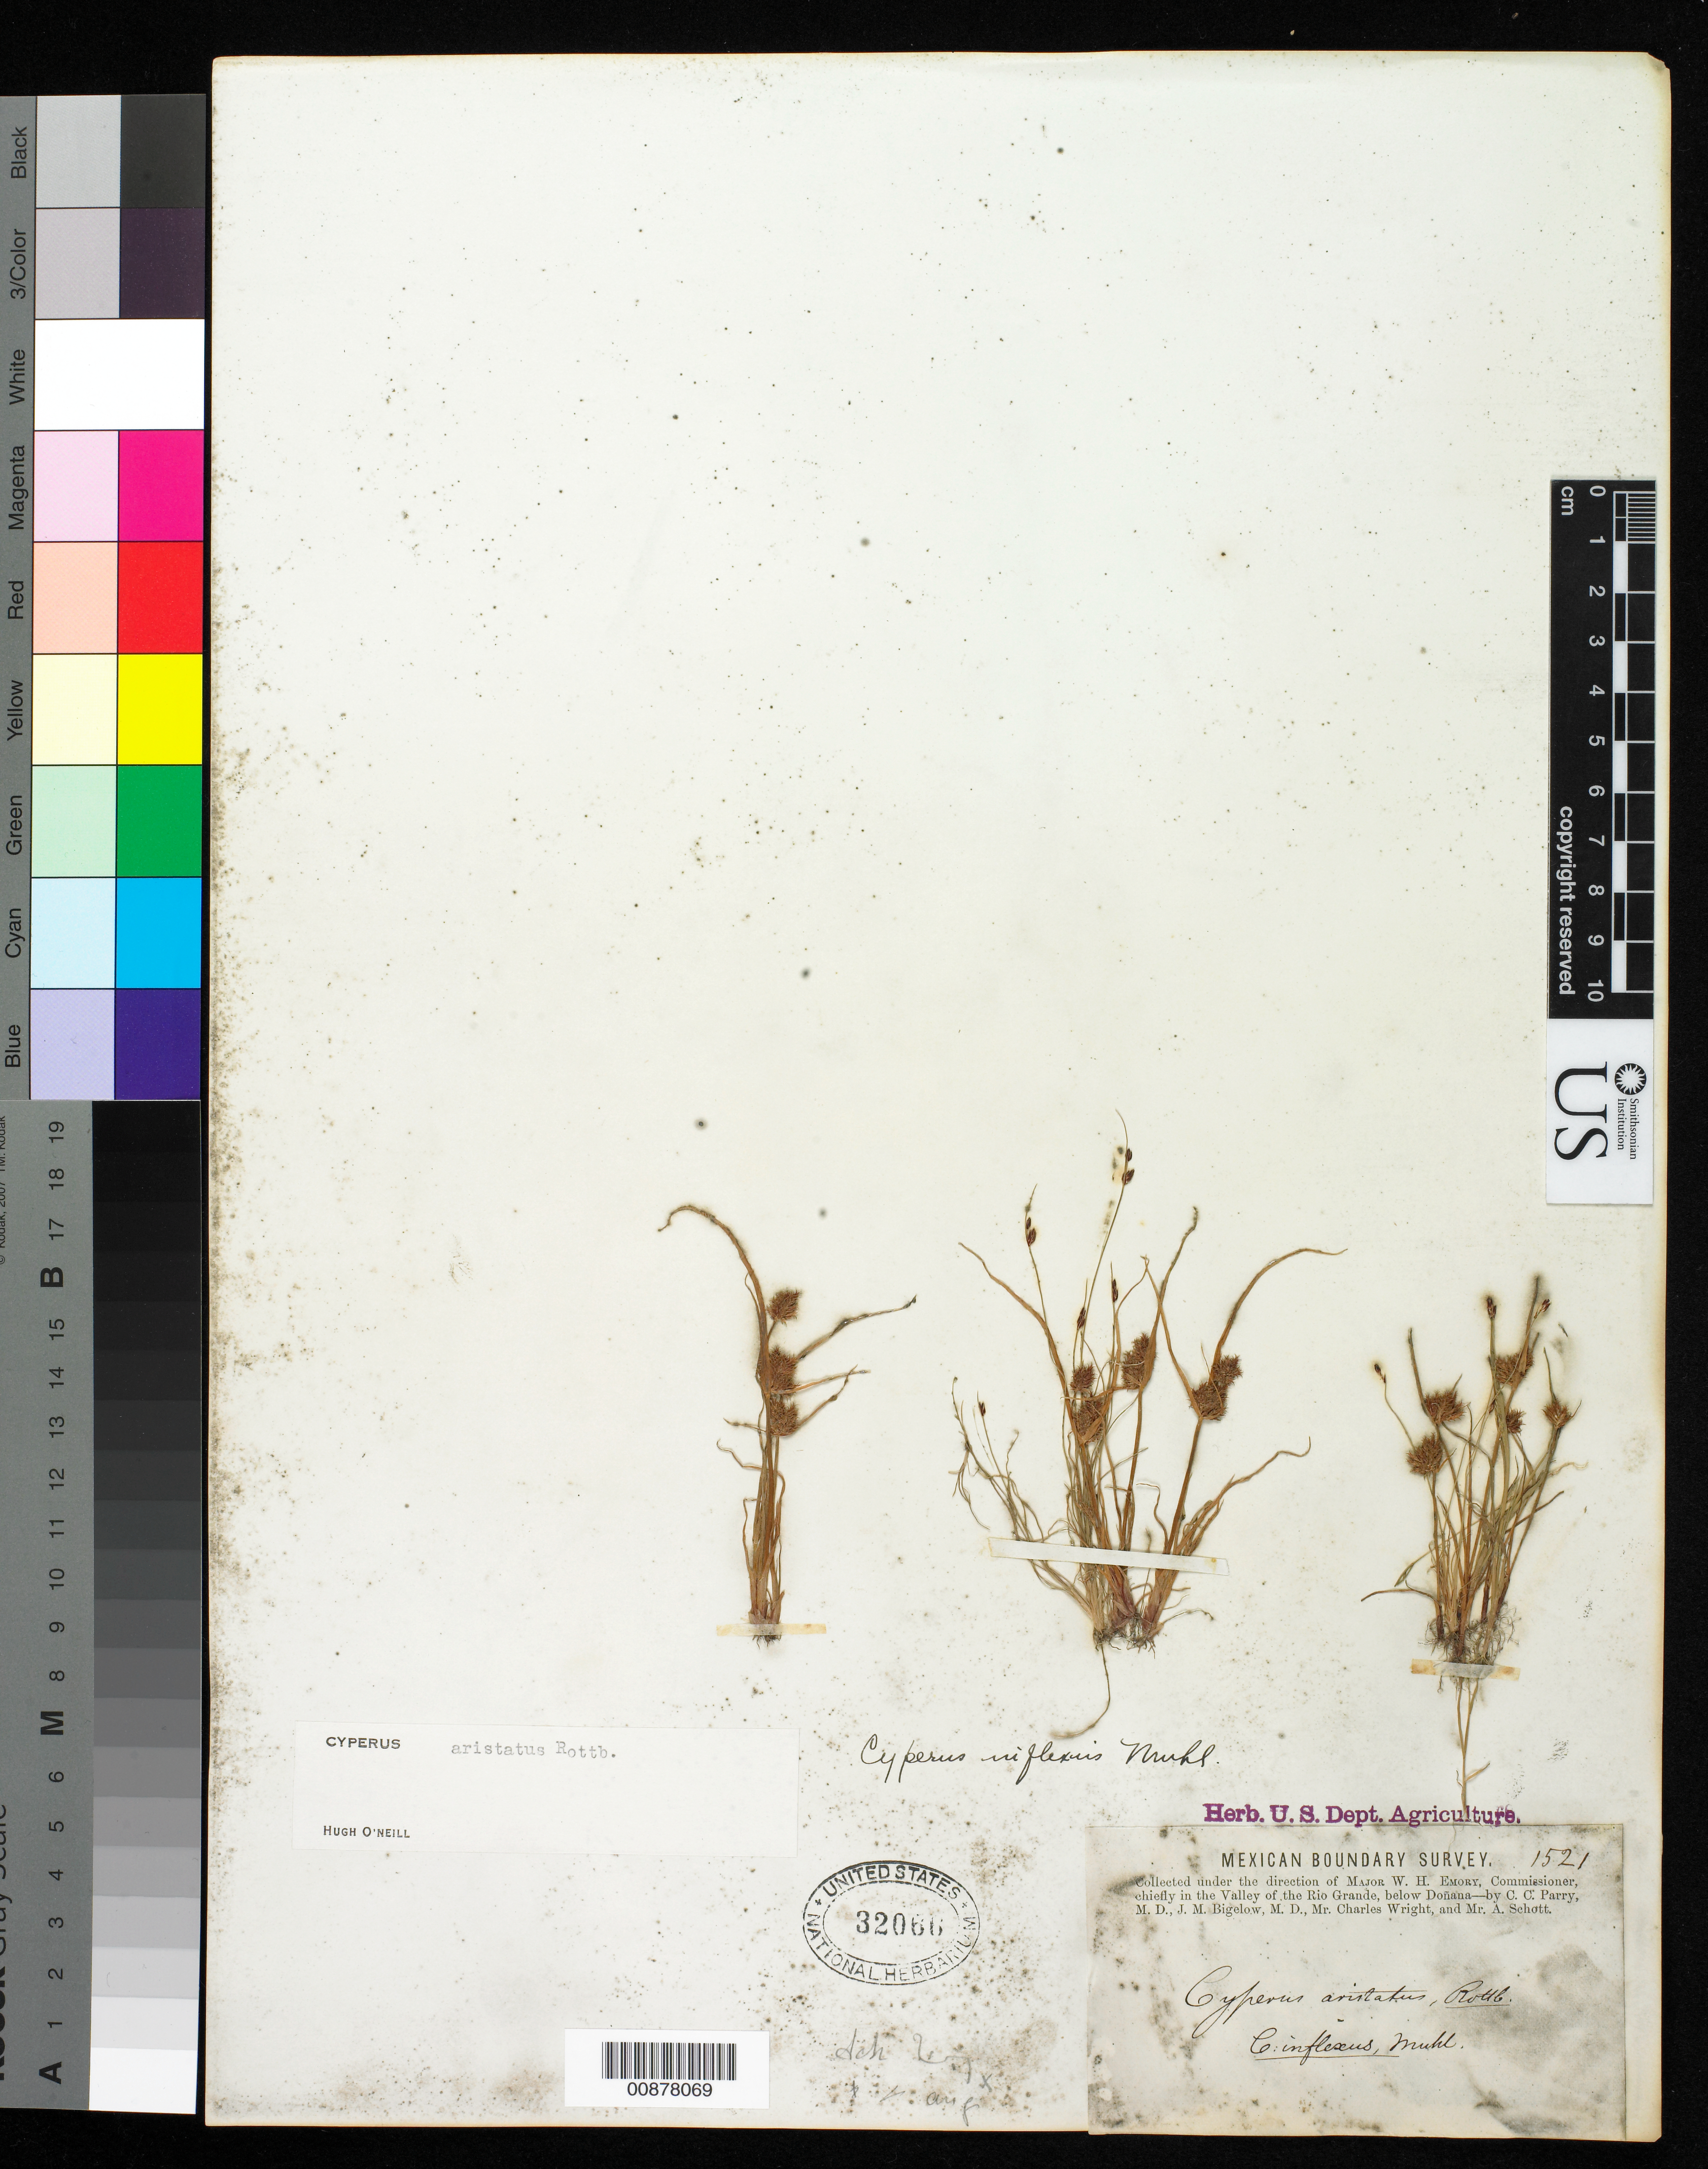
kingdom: Plantae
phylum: Tracheophyta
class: Liliopsida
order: Poales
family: Cyperaceae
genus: Cyperus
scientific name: Cyperus squarrosus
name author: L.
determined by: Strong, Mark T., (BOT), Smithsonian Institution - National Museum of Natural History (UNITED STATES)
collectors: C. C. Parry, J. M. Bigelow, C. Wright & A. C. V. Schott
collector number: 1521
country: United States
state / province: New Mexico / Texas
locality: Valley of the Rio Grande, below Doñana.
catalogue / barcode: US 32066